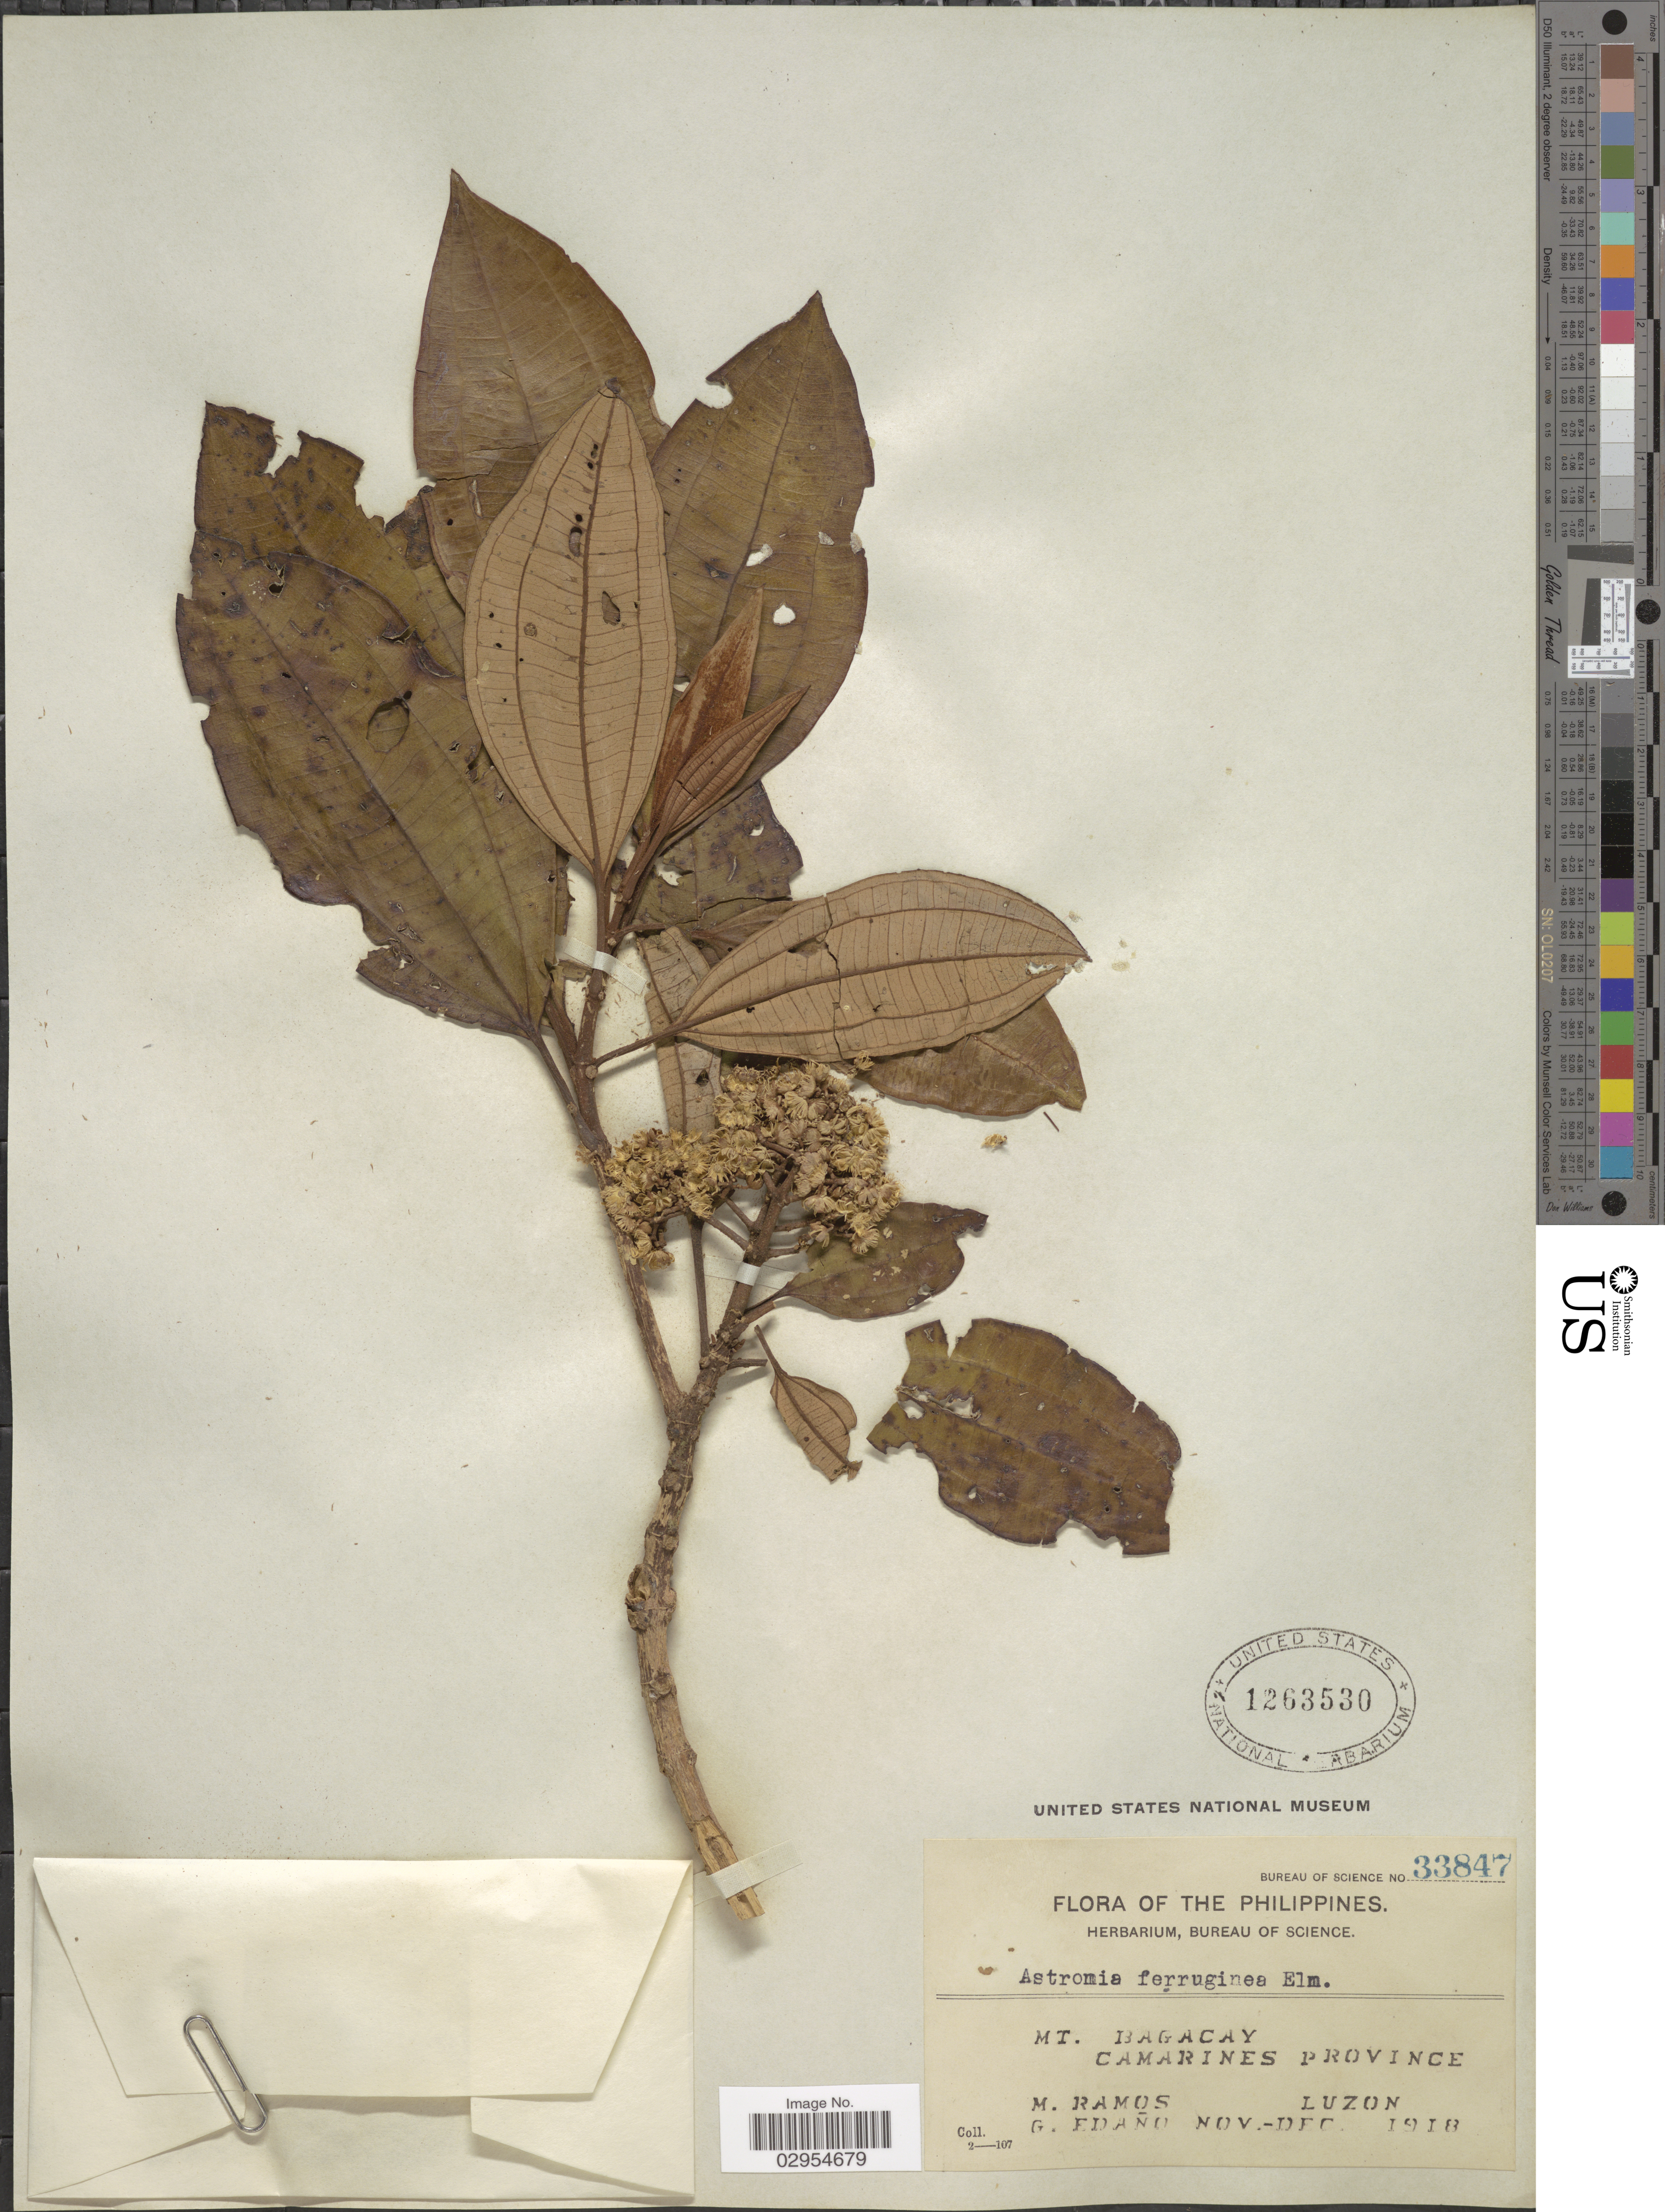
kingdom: Plantae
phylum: Tracheophyta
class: Magnoliopsida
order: Myrtales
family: Melastomataceae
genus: Astronia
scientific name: Astronia ferruginea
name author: Elmer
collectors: M. Ramos & G. Edaño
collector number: Bureau of Science 33847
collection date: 1918-11/1918-12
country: Philippines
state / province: Bicol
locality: Mt. Bagacay, Camarines Province, Luzon.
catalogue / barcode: US 1263530